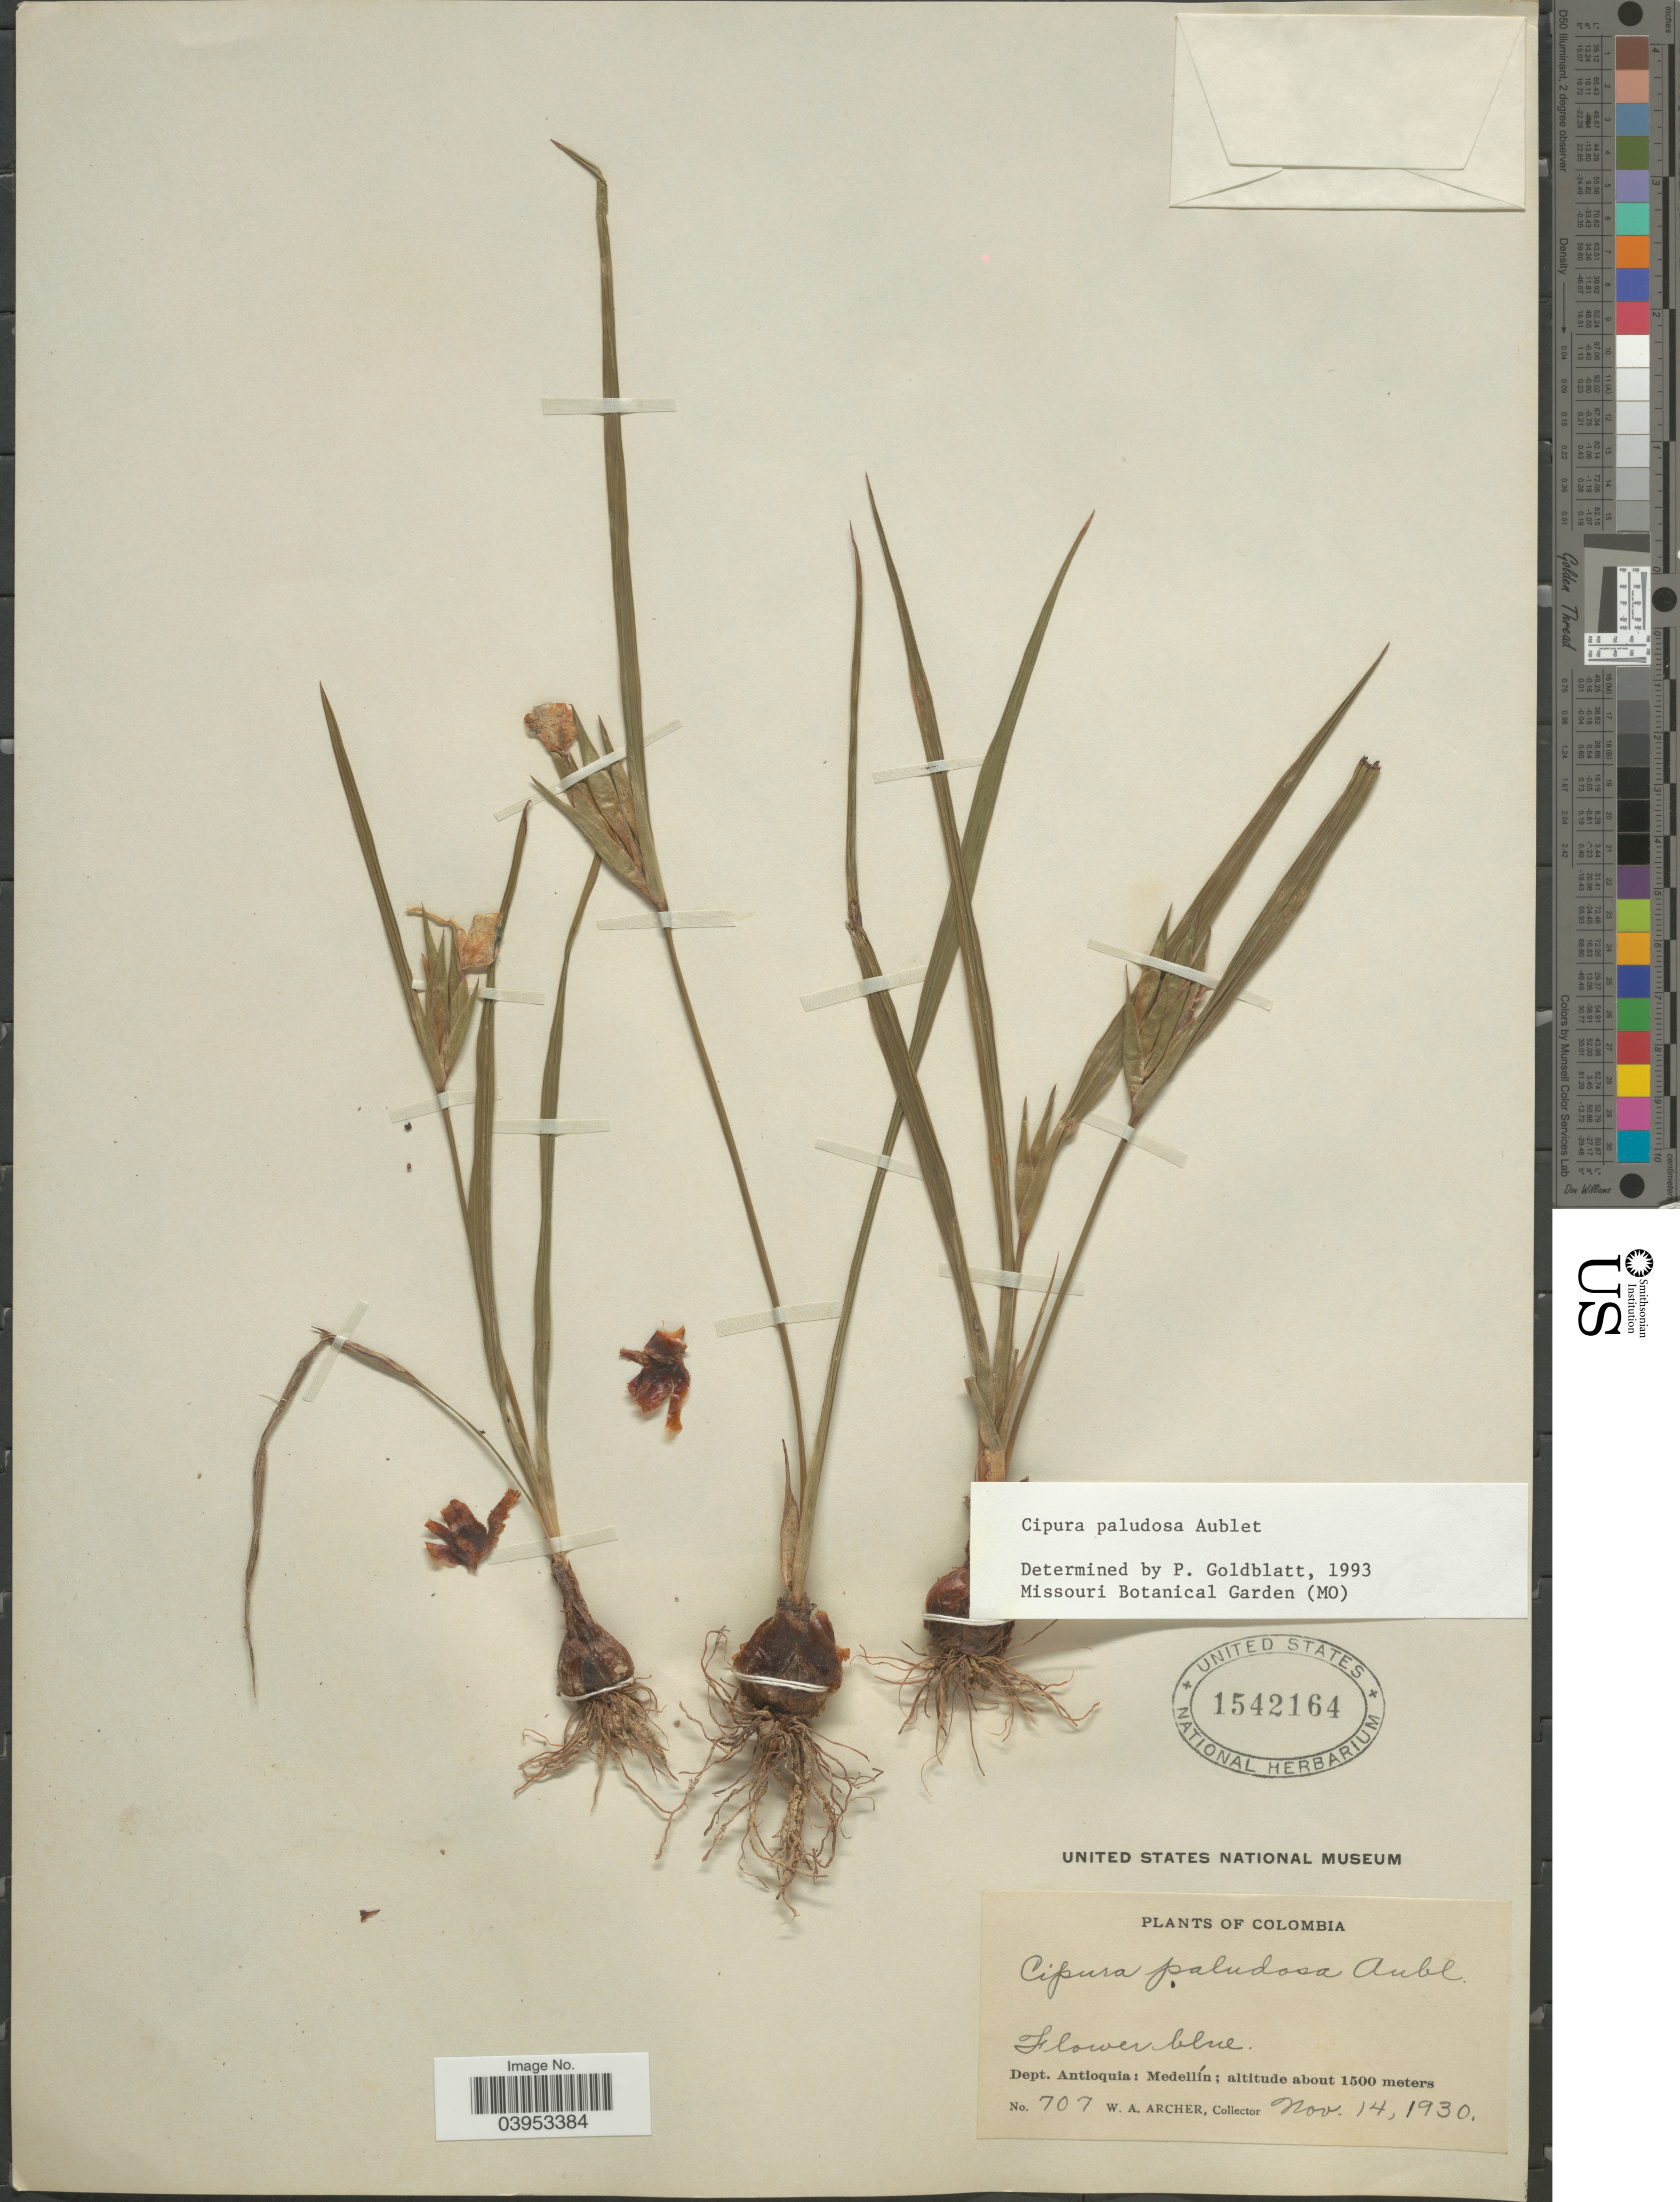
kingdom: Plantae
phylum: Tracheophyta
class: Liliopsida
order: Asparagales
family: Iridaceae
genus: Cipura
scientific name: Cipura paludosa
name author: Aubl.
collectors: W. Archer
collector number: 707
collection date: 1930-11-14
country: Colombia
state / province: Antioquia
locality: Dept. Antioquia: Medellín.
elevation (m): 1500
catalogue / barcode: US 1542164